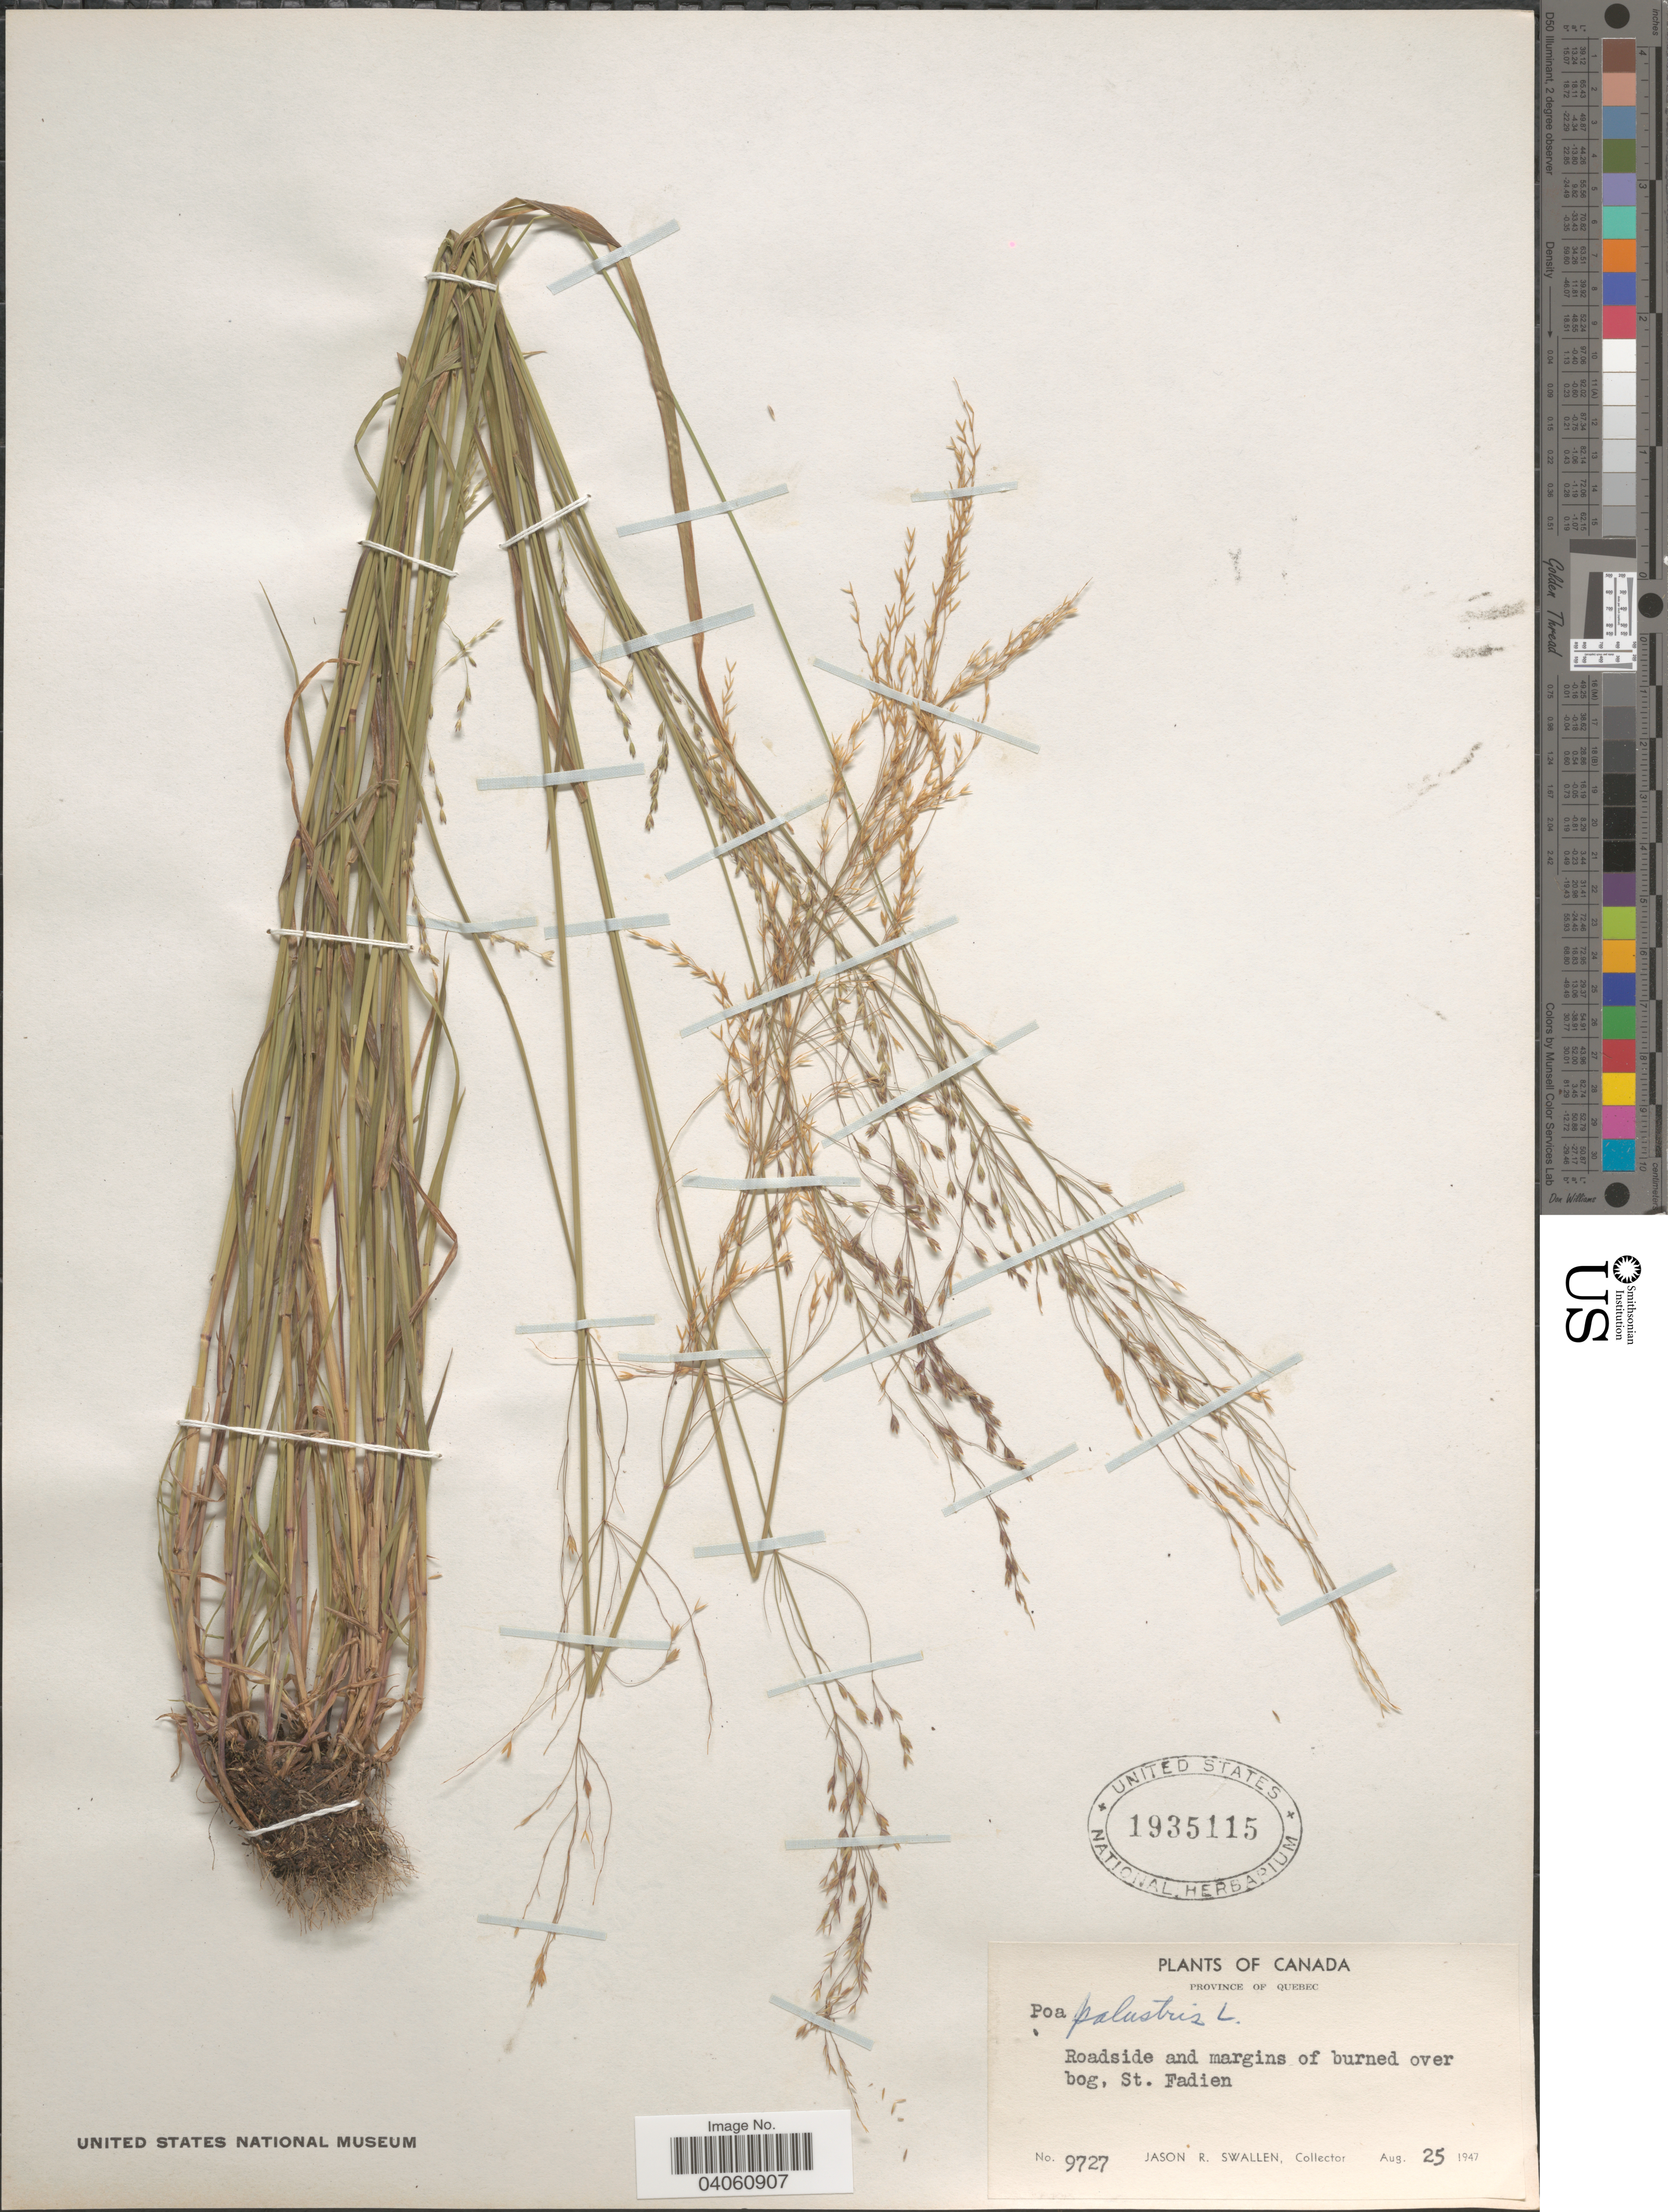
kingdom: Plantae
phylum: Tracheophyta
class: Liliopsida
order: Poales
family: Poaceae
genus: Poa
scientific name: Poa palustris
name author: L.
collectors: J. R. Swallen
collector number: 9727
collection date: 1947-08-25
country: Canada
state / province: Quebec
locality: St. Fadien.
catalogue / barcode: US 1935115